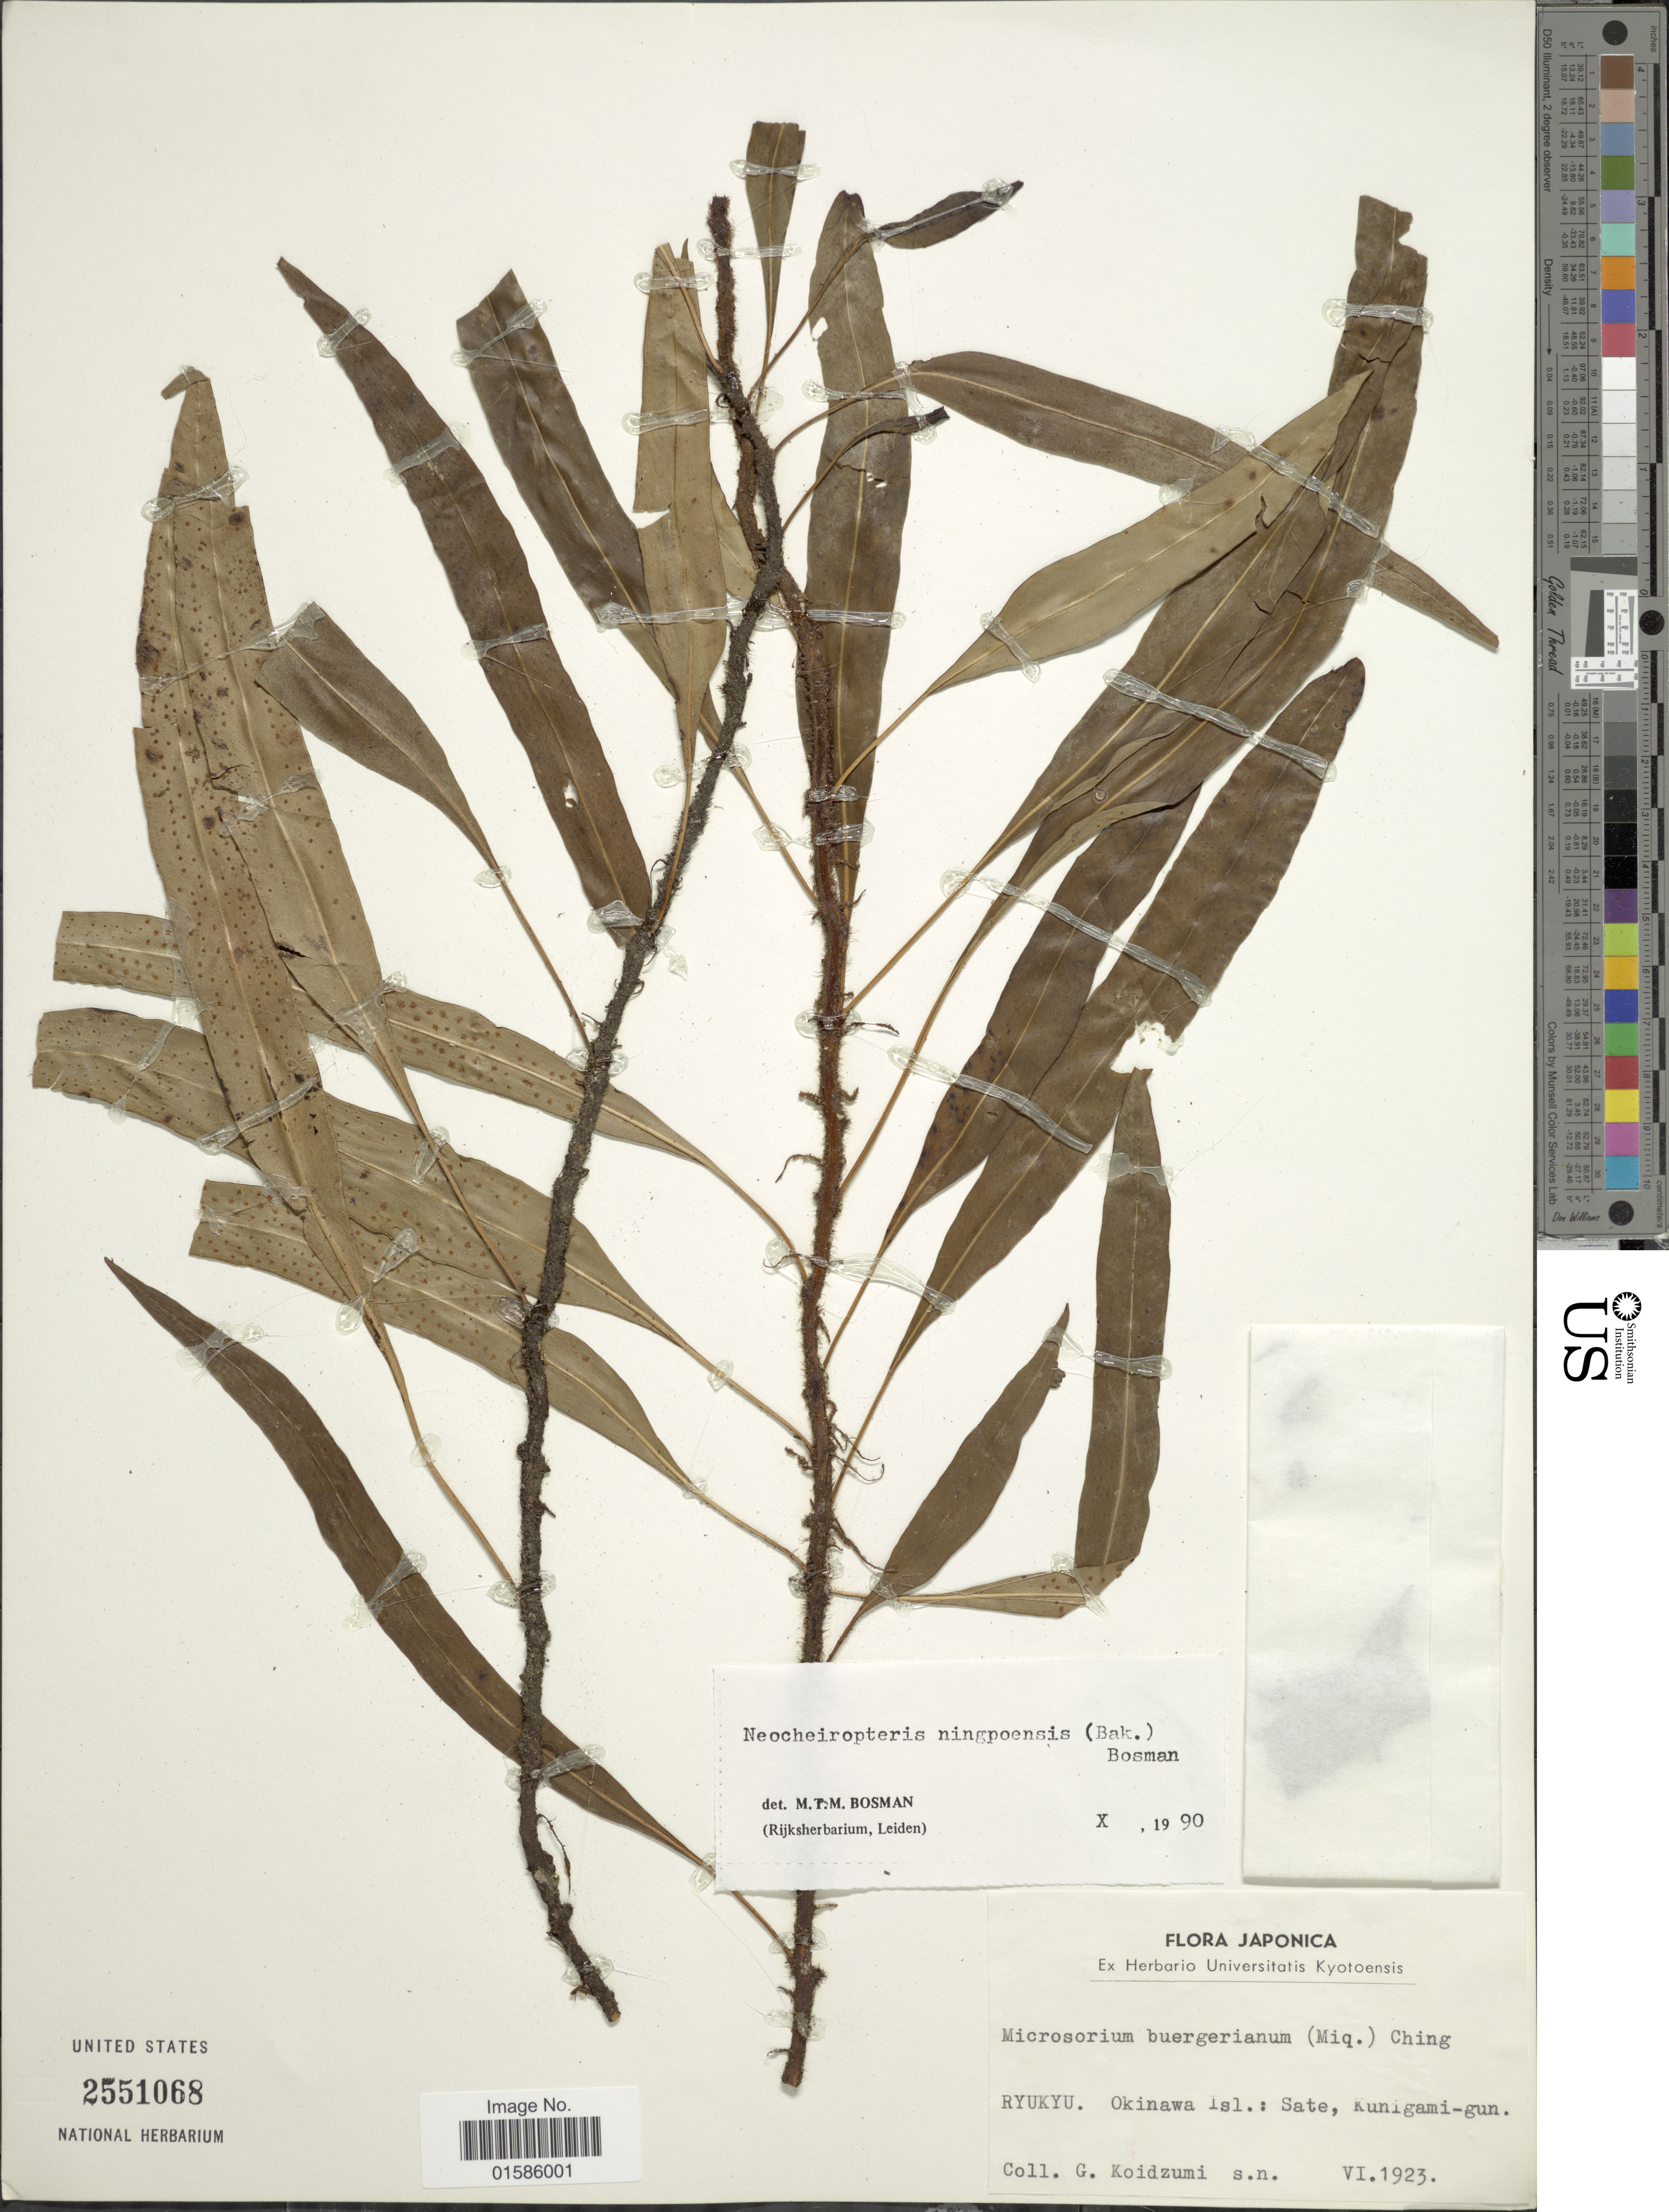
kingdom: Plantae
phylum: Tracheophyta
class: Polypodiopsida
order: Polypodiales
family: Polypodiaceae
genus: Microsorum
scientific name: Microsorum ningpoensis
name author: (Baker)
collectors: G. Koidzumi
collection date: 1923-06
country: Japan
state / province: Okinawa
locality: Ryukyu, Okinawa Isl: State Kunigami-guni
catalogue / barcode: US 2551068